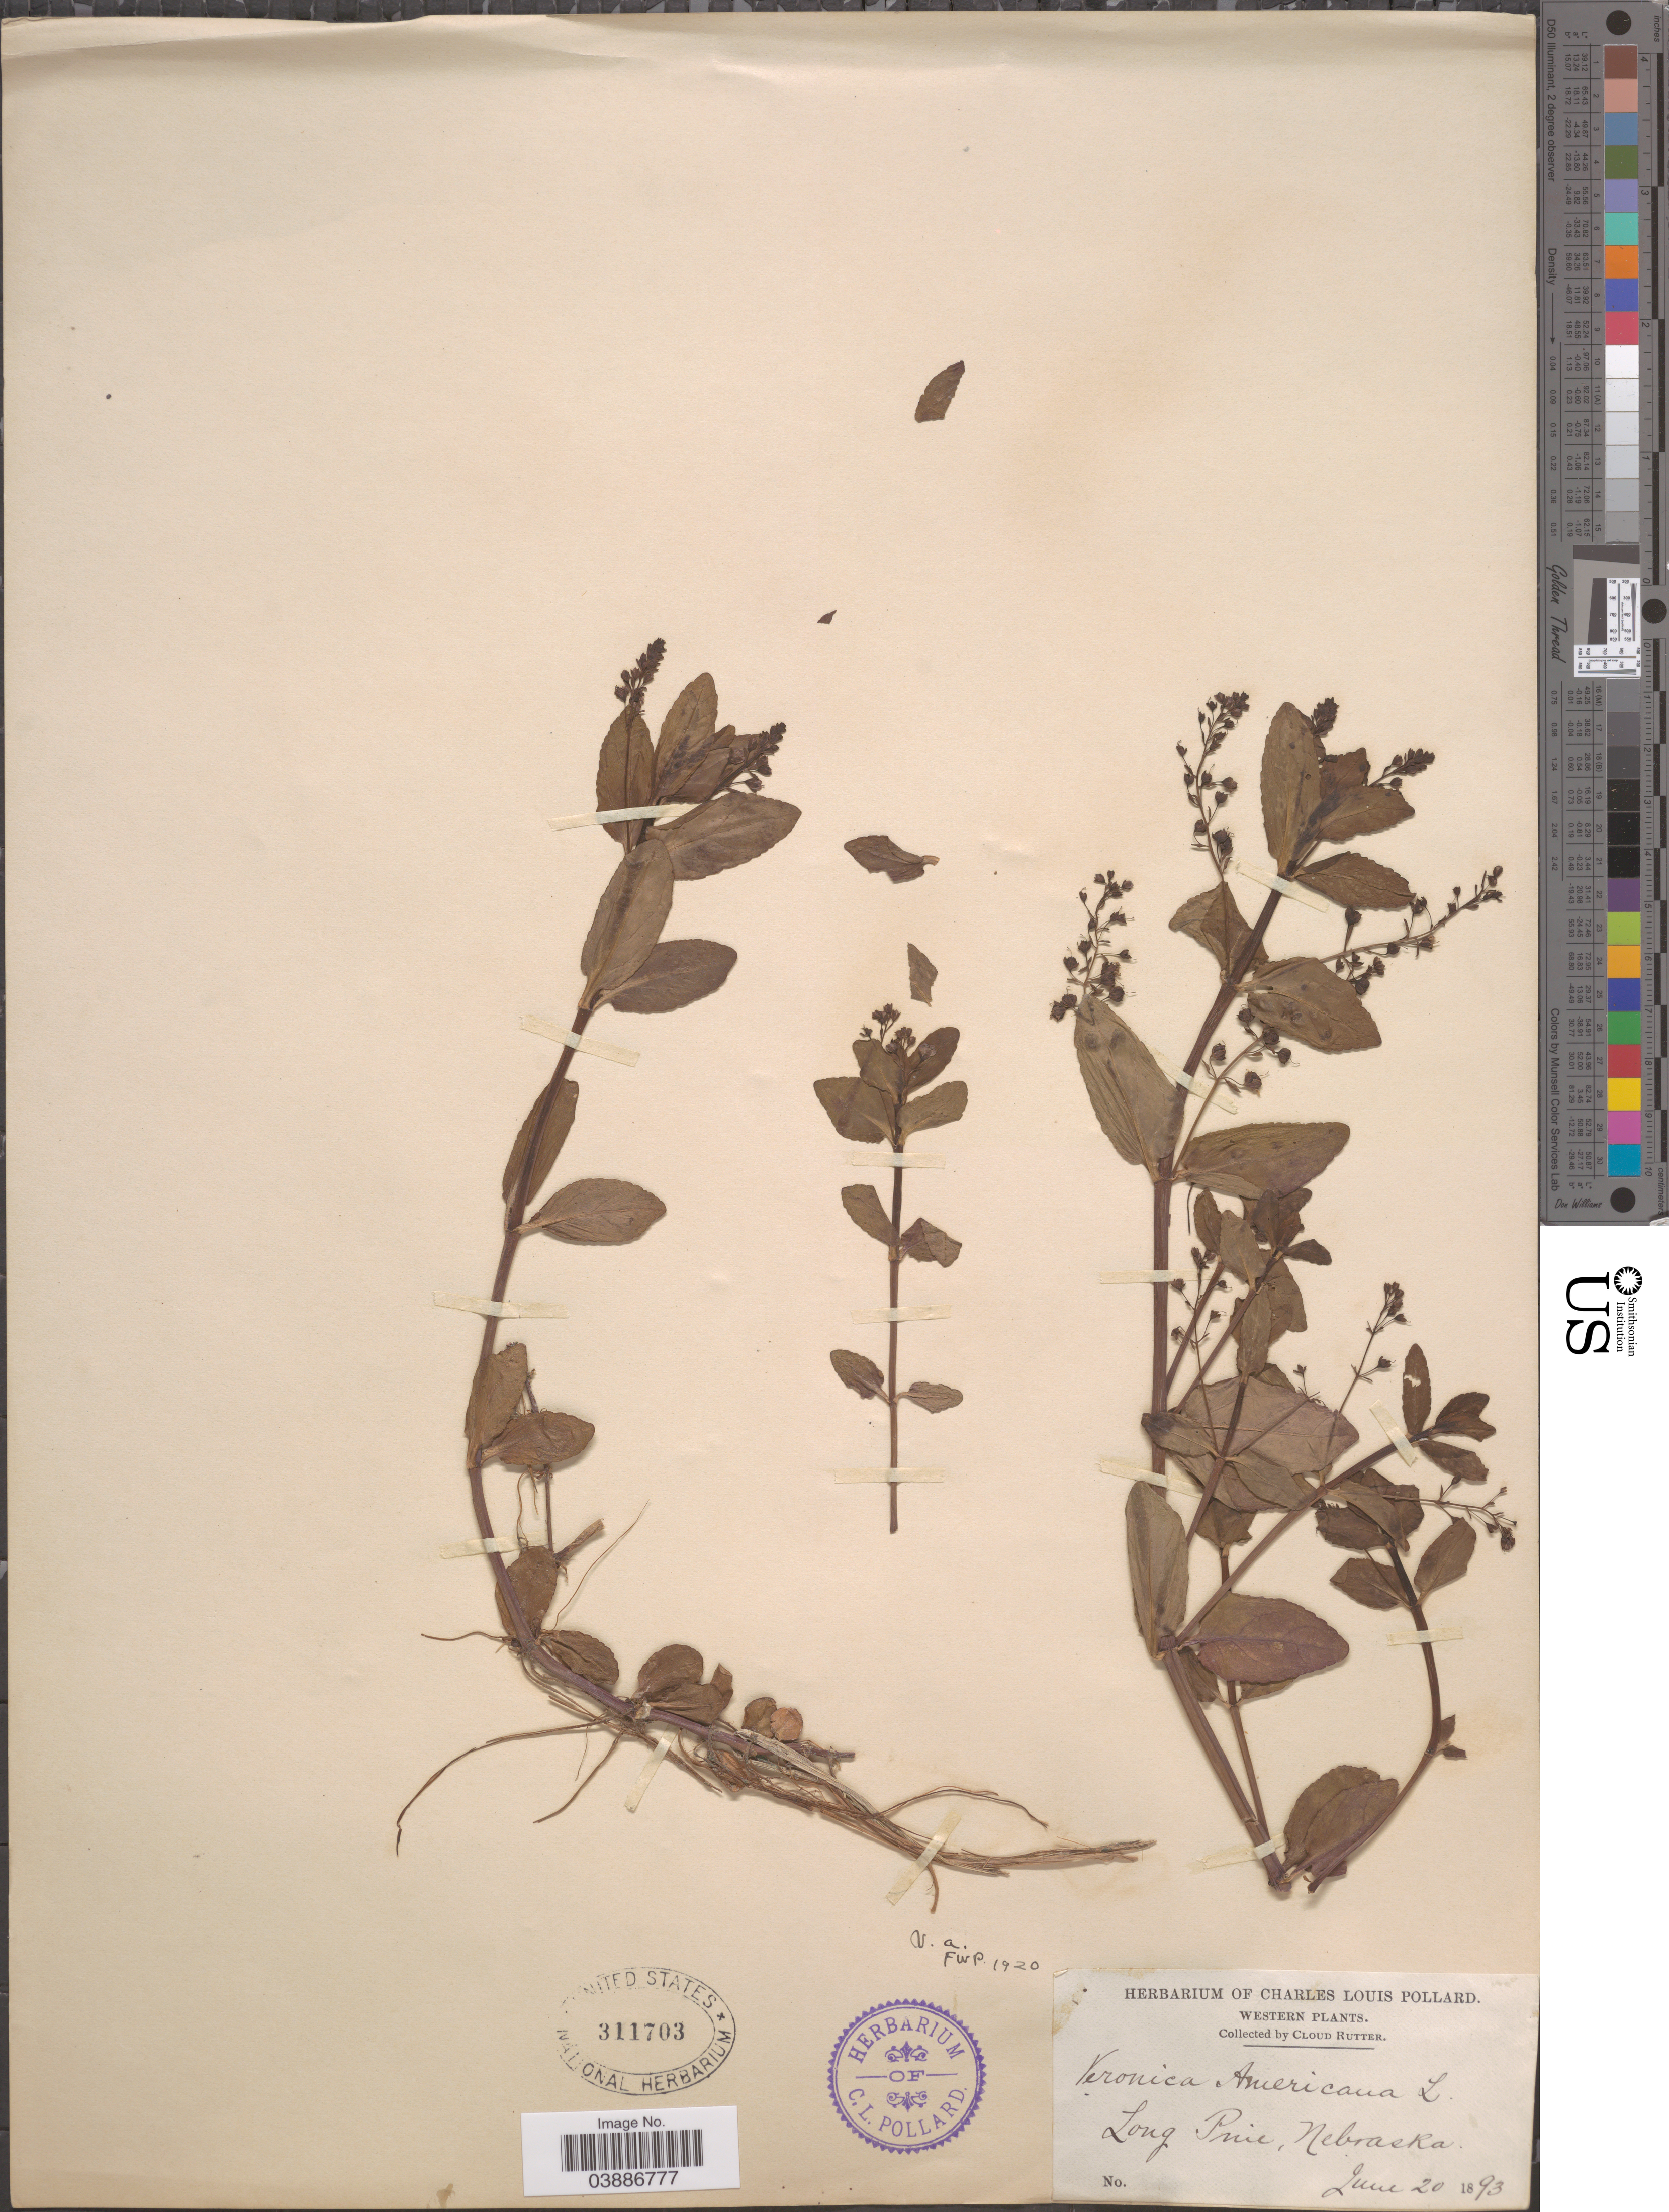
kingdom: Plantae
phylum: Tracheophyta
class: Magnoliopsida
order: Lamiales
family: Plantaginaceae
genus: Veronica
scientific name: Veronica americana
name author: Schwein. ex Benth.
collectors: C. Rutter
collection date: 1893-06-20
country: United States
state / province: Nebraska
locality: Western. Long Pine.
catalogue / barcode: US 311703